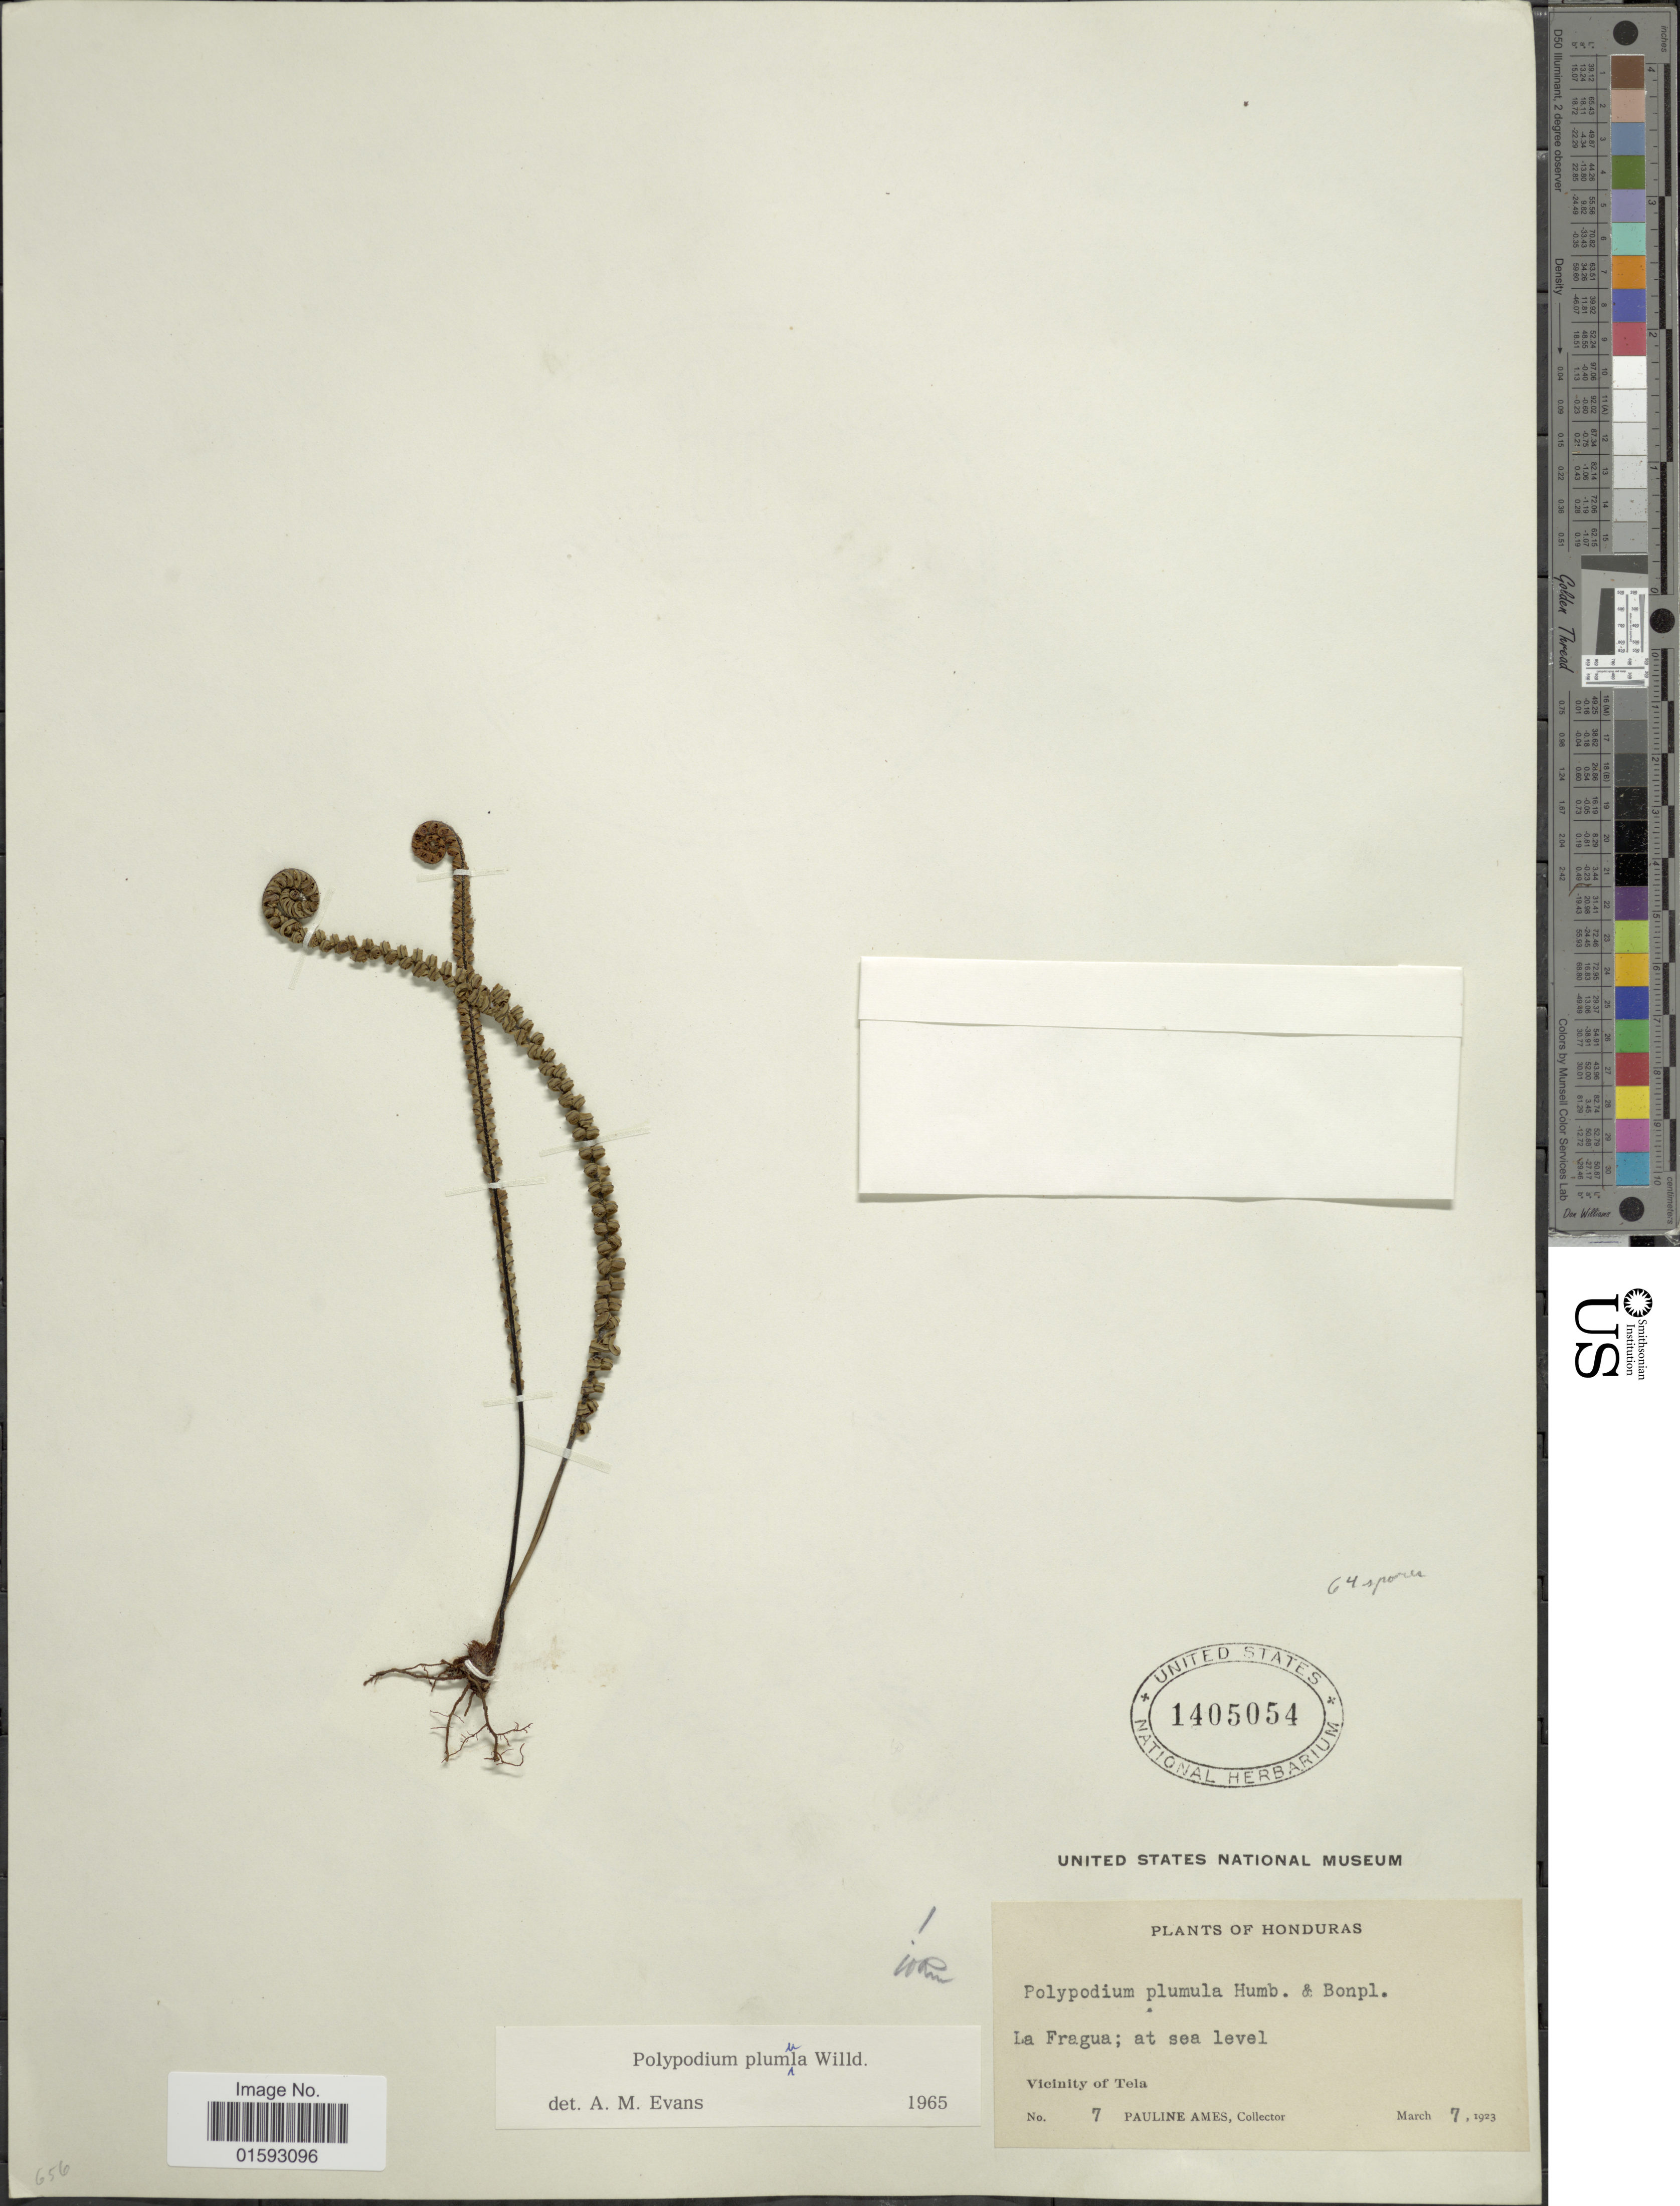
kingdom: Plantae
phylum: Tracheophyta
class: Polypodiopsida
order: Polypodiales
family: Polypodiaceae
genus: Pecluma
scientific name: Pecluma plumula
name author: (Humb. & Bonpl. ex Willd.) M.G. Price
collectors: P. Ames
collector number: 7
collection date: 1923-03-07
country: Honduras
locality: La Fragua, vicinity of Tela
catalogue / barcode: US 1405054